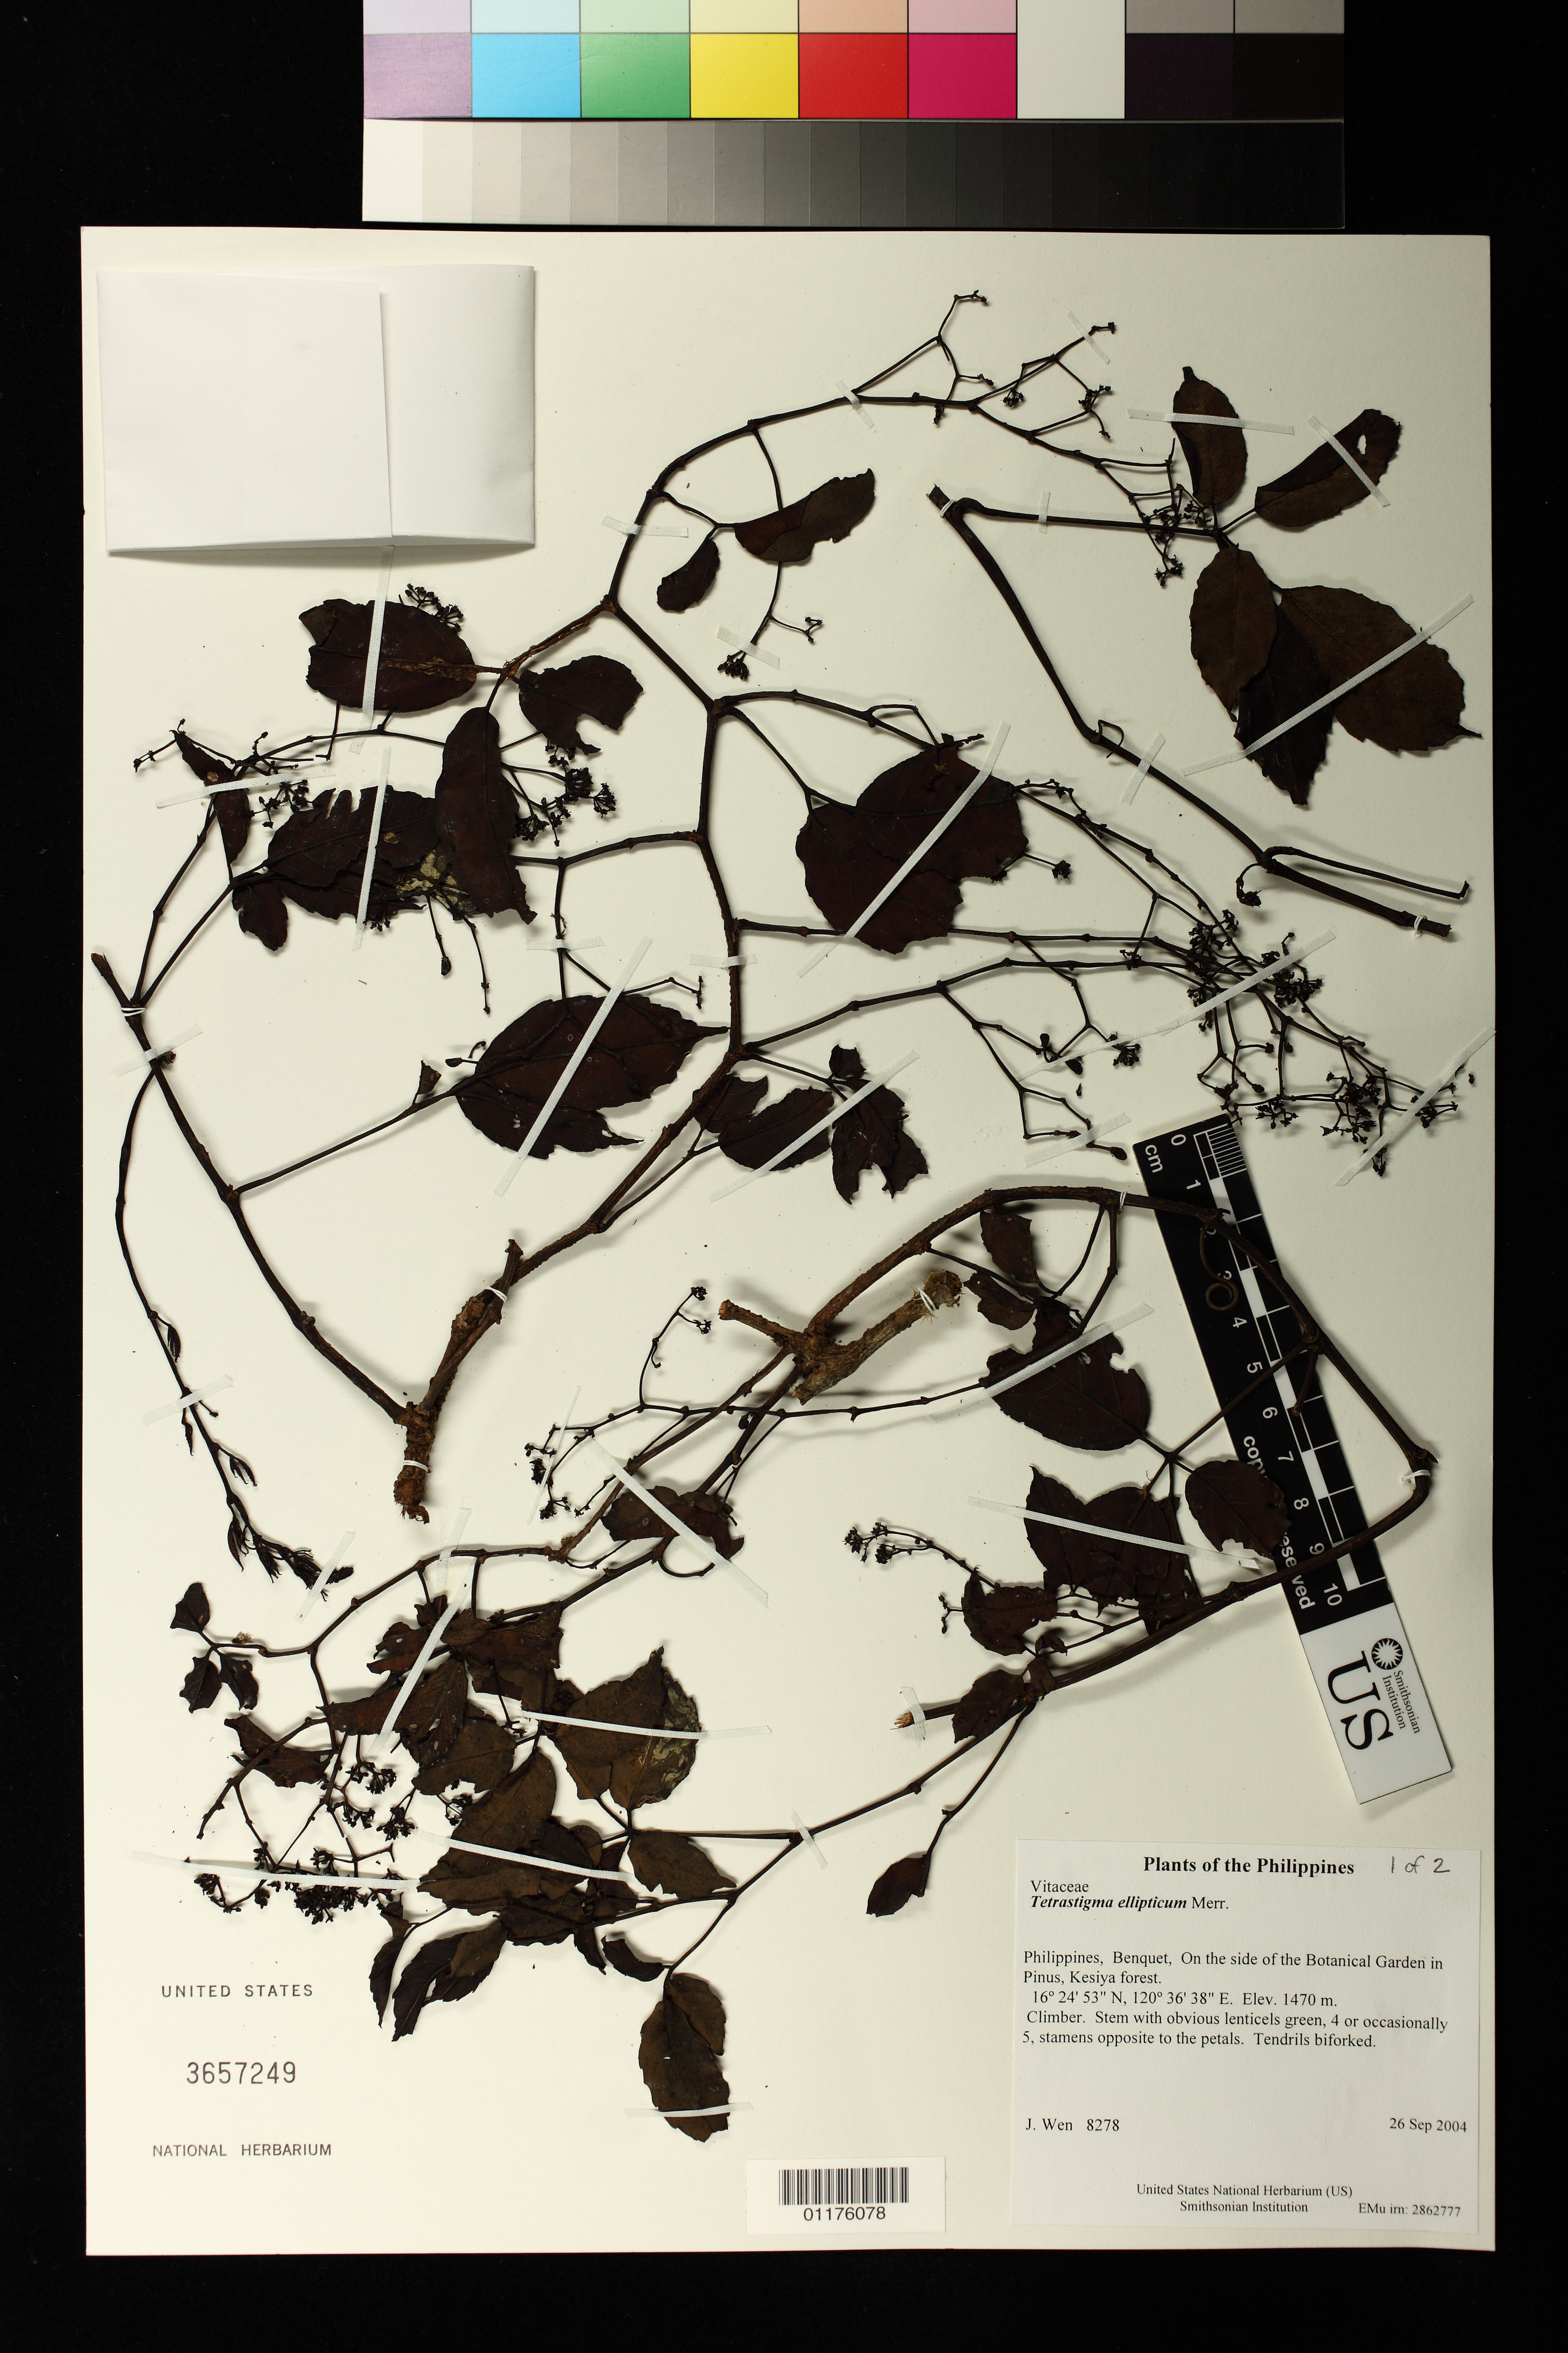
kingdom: Plantae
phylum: Tracheophyta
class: Magnoliopsida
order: Vitales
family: Vitaceae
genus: Tetrastigma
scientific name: Tetrastigma ellipticum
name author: Merr.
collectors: J. Wen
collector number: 8278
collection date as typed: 26 Sep 2004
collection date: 2004-09-26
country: Philippines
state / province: Cordillera (Administrative Region)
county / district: Benguet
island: Luzon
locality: On the side of the Botanical Garden in Pinus, Kesiya forest.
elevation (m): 1470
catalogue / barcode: US 3657249